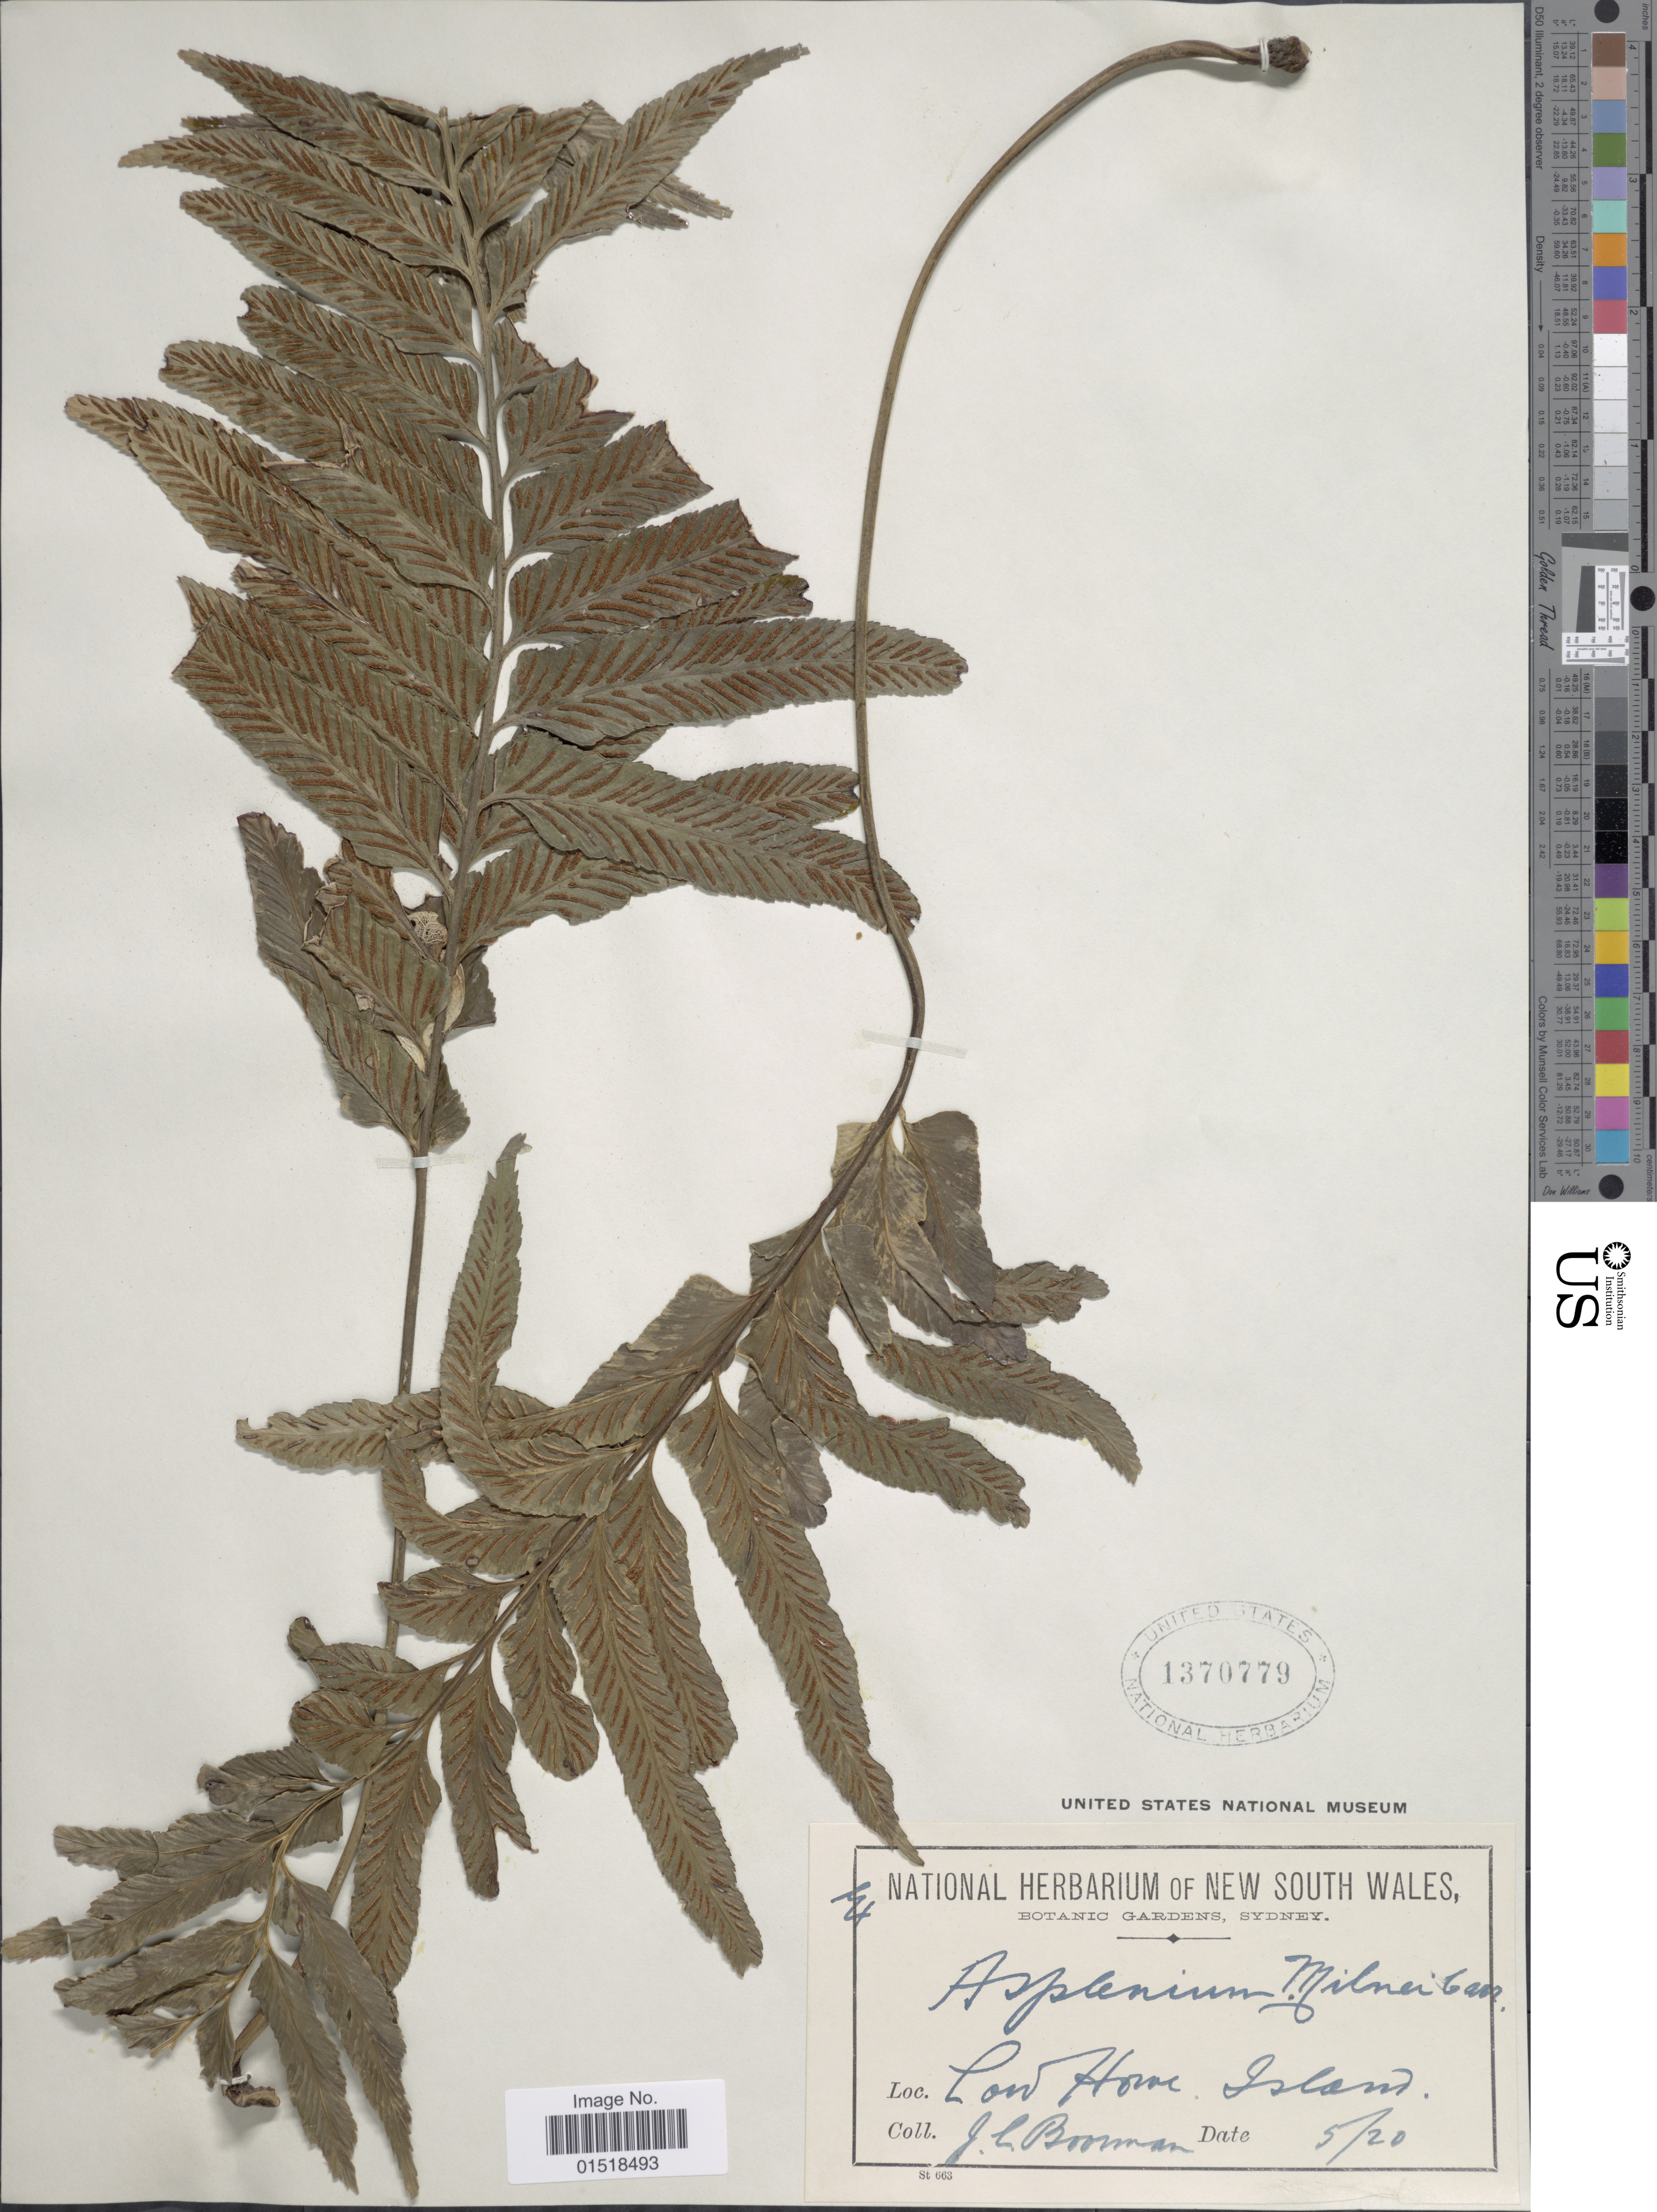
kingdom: Plantae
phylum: Tracheophyta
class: Polypodiopsida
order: Polypodiales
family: Aspleniaceae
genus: Asplenium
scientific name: Asplenium milnei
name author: Carruth.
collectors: J. Boorman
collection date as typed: Transcribed d/m/y: /5/20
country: Australia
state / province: New South Wales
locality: Lord Howe Island.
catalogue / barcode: US 1370779